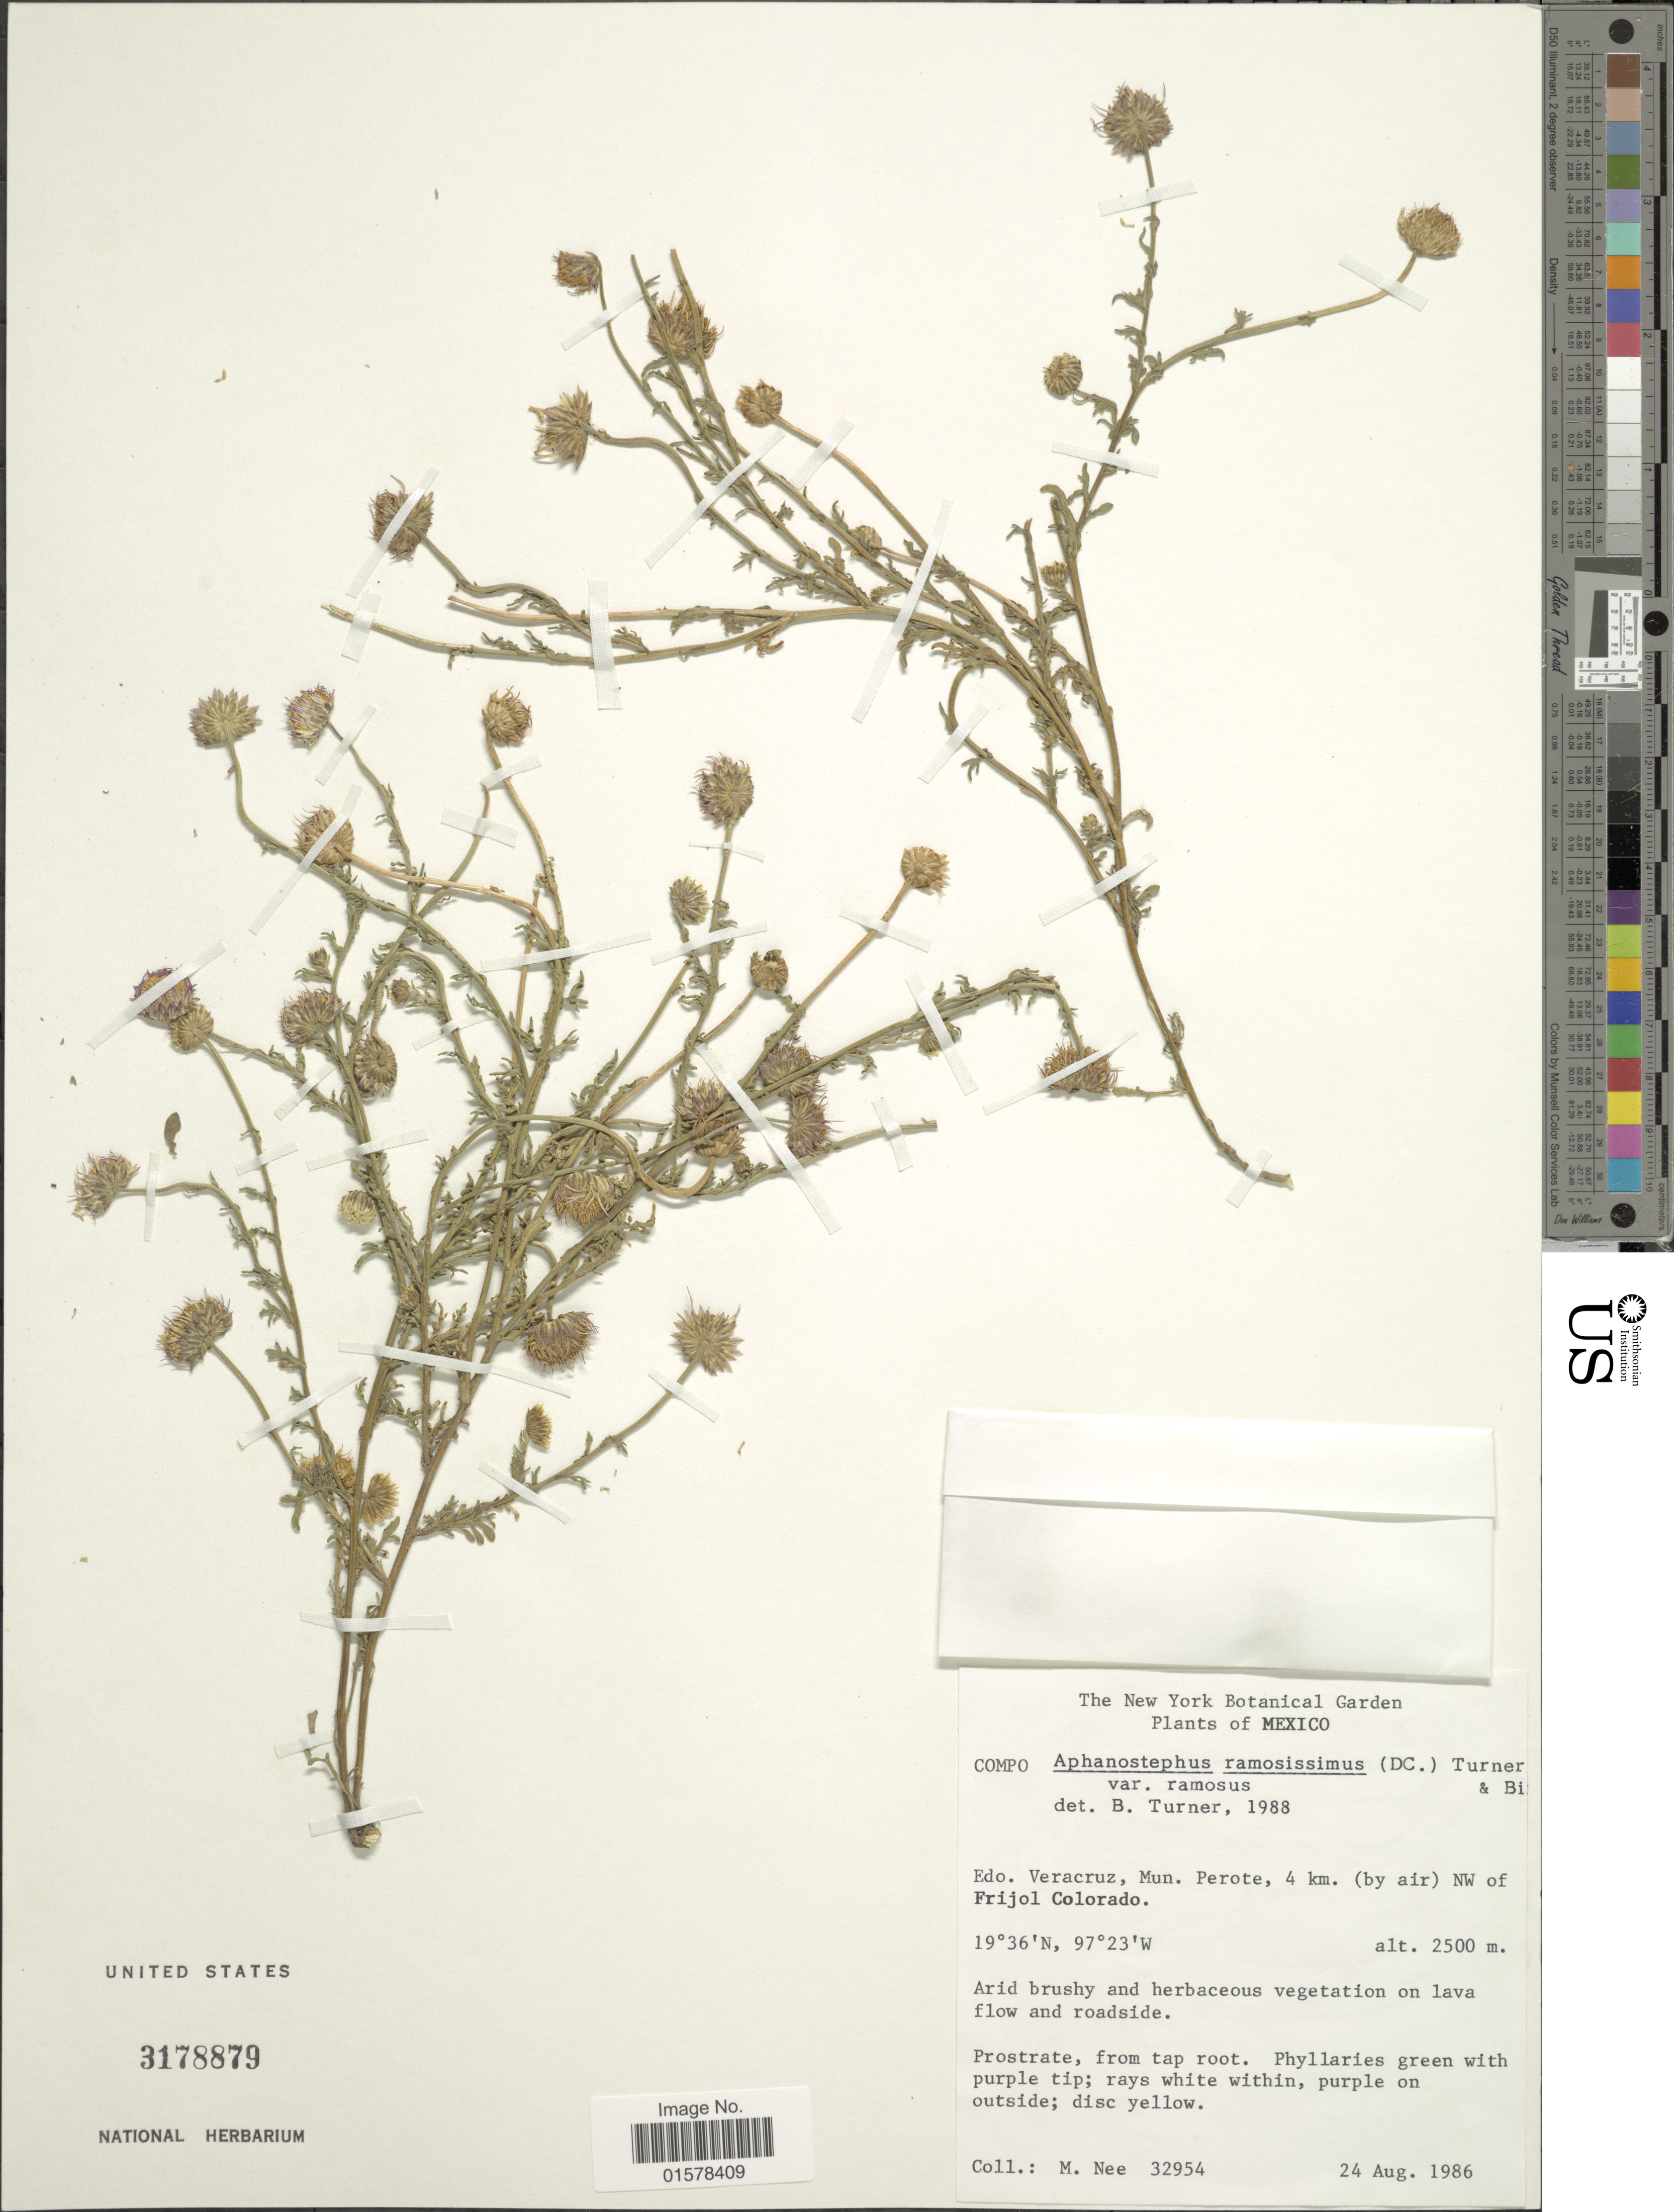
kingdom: Plantae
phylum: Tracheophyta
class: Magnoliopsida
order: Asterales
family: Asteraceae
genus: Aphanostephus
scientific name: Aphanostephus ramosissimus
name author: DC.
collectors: M. Nee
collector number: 32954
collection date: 1986-08-24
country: Mexico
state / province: Veracruz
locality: Mexico. Edo.Veracruz, Mun. Perote, 4 km. (by air) NW of Frijol Colorado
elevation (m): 2500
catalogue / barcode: US 3178879